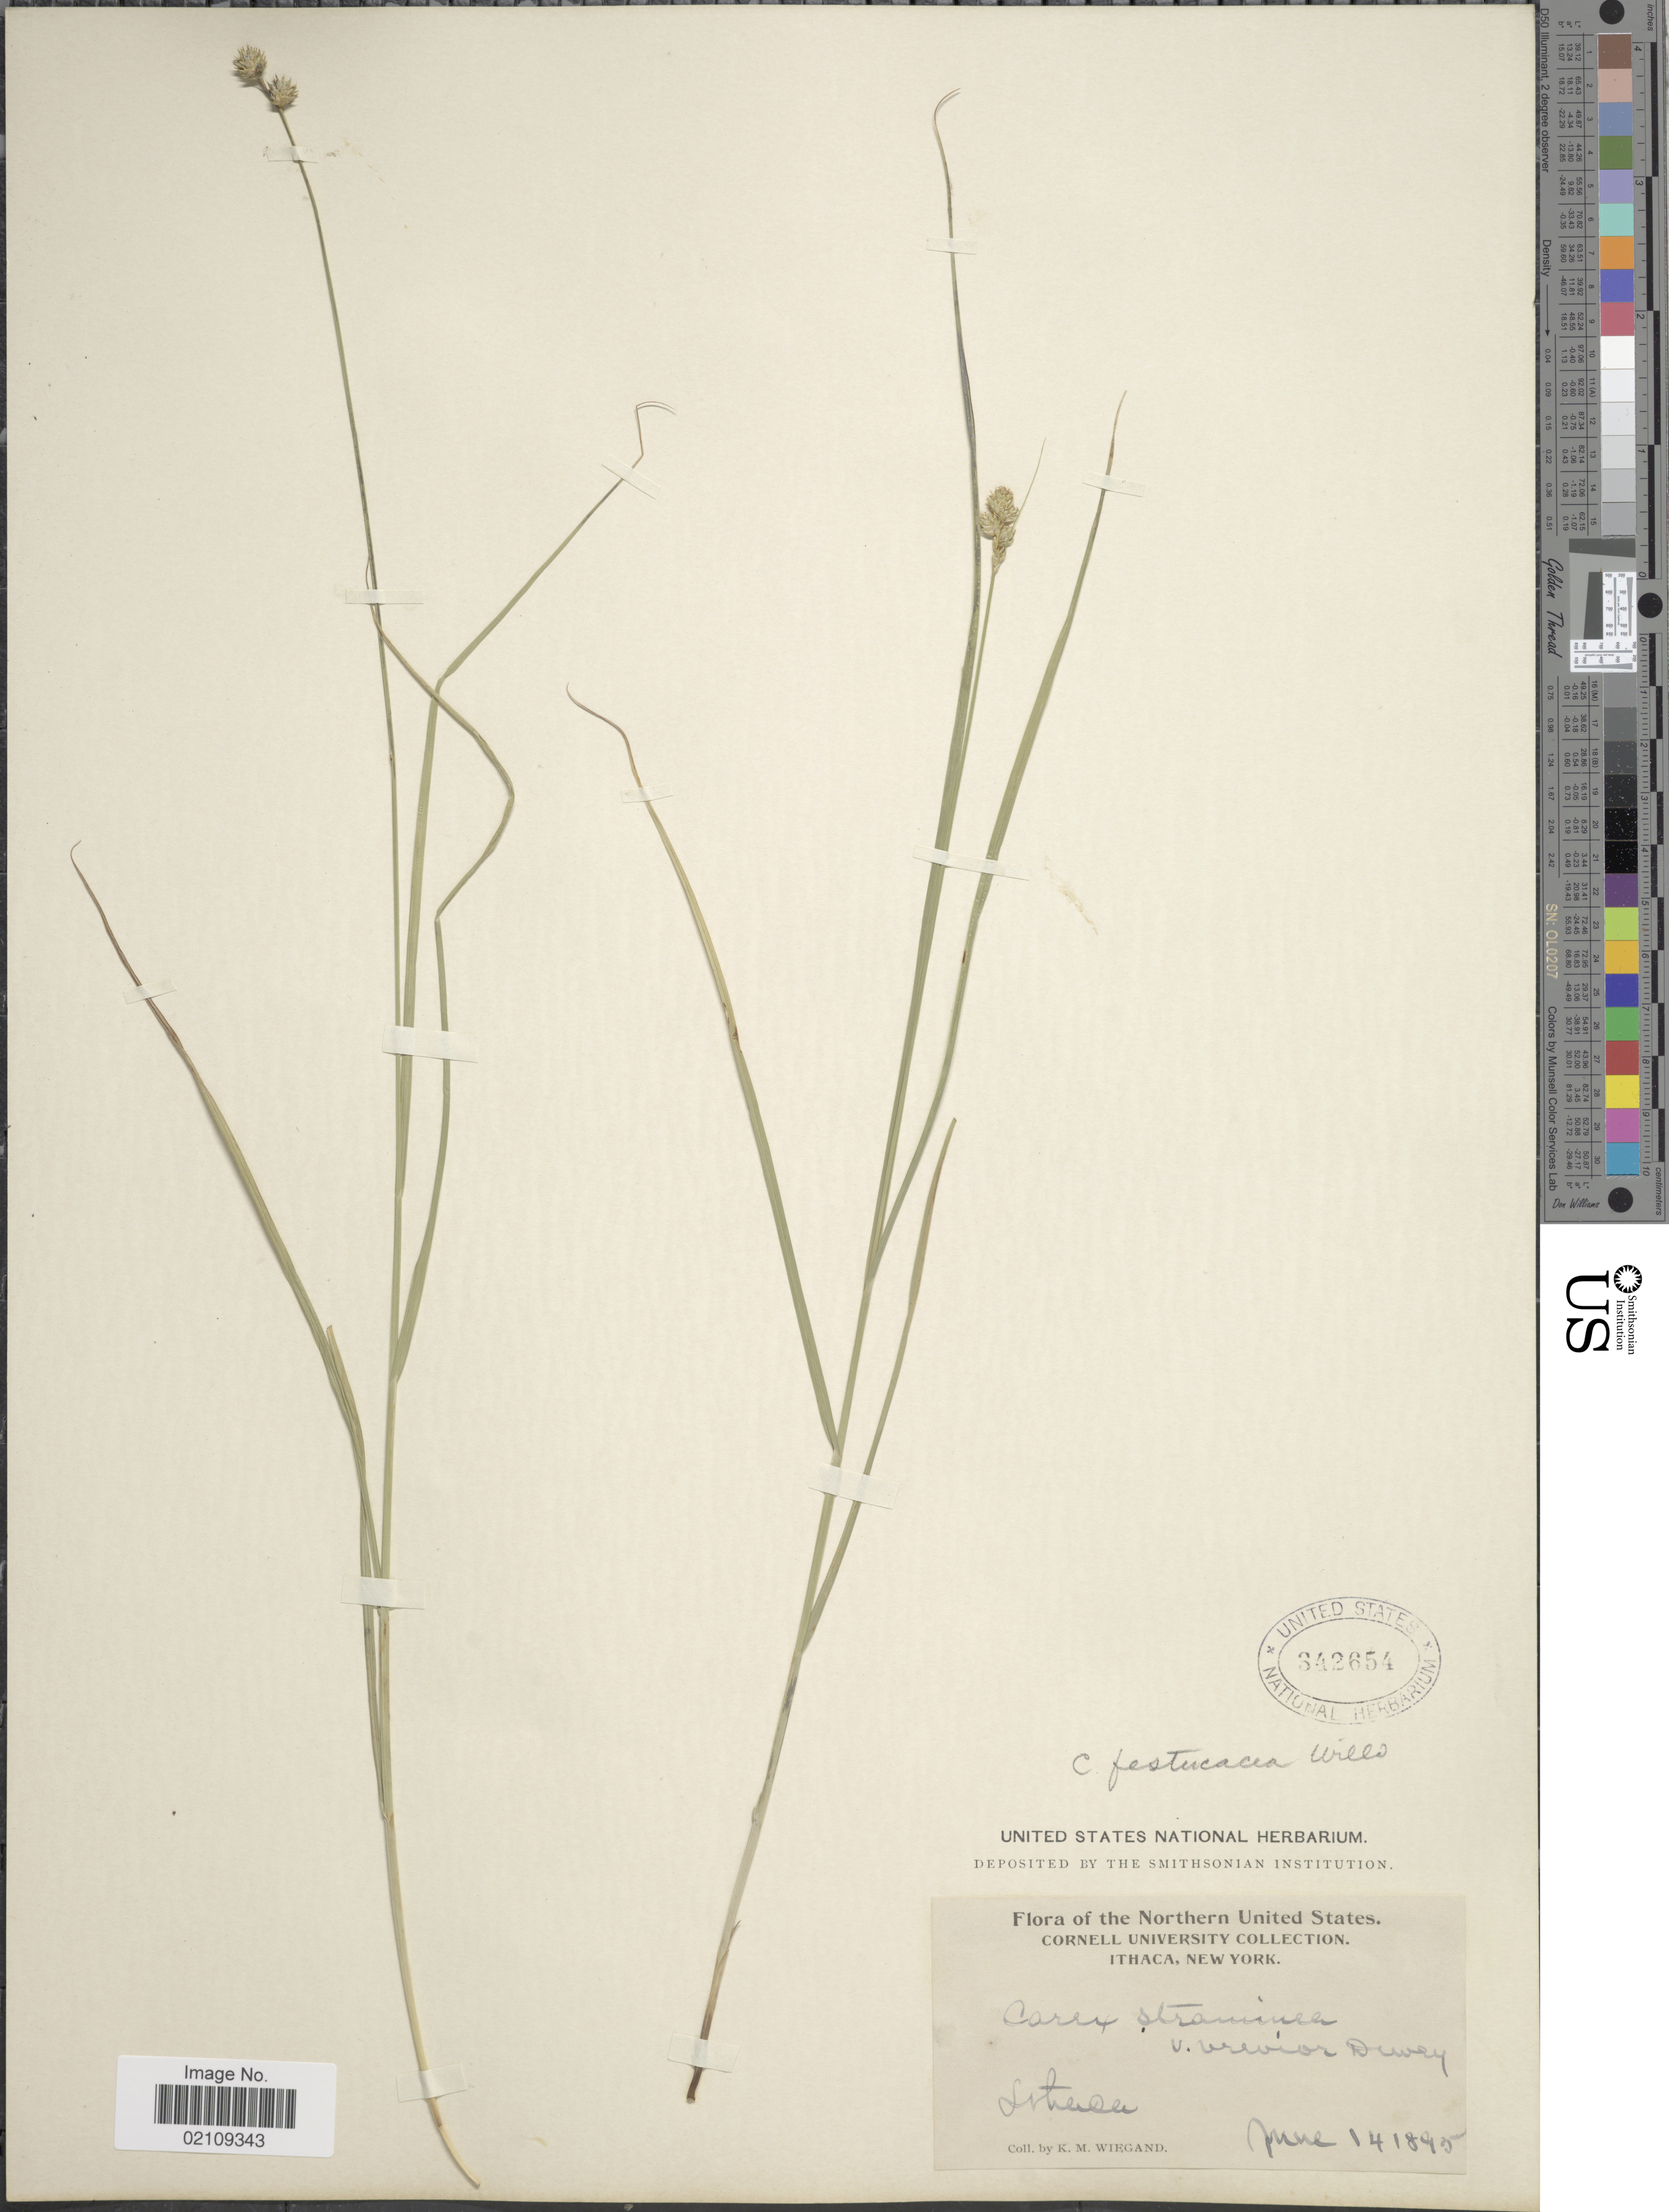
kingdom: Plantae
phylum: Tracheophyta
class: Liliopsida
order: Poales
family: Cyperaceae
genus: Carex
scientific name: Carex festucacea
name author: Willd.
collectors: K. M. Wiegand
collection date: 1895-06-14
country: United States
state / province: New York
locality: Northern United States, Ithaca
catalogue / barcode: US 342654